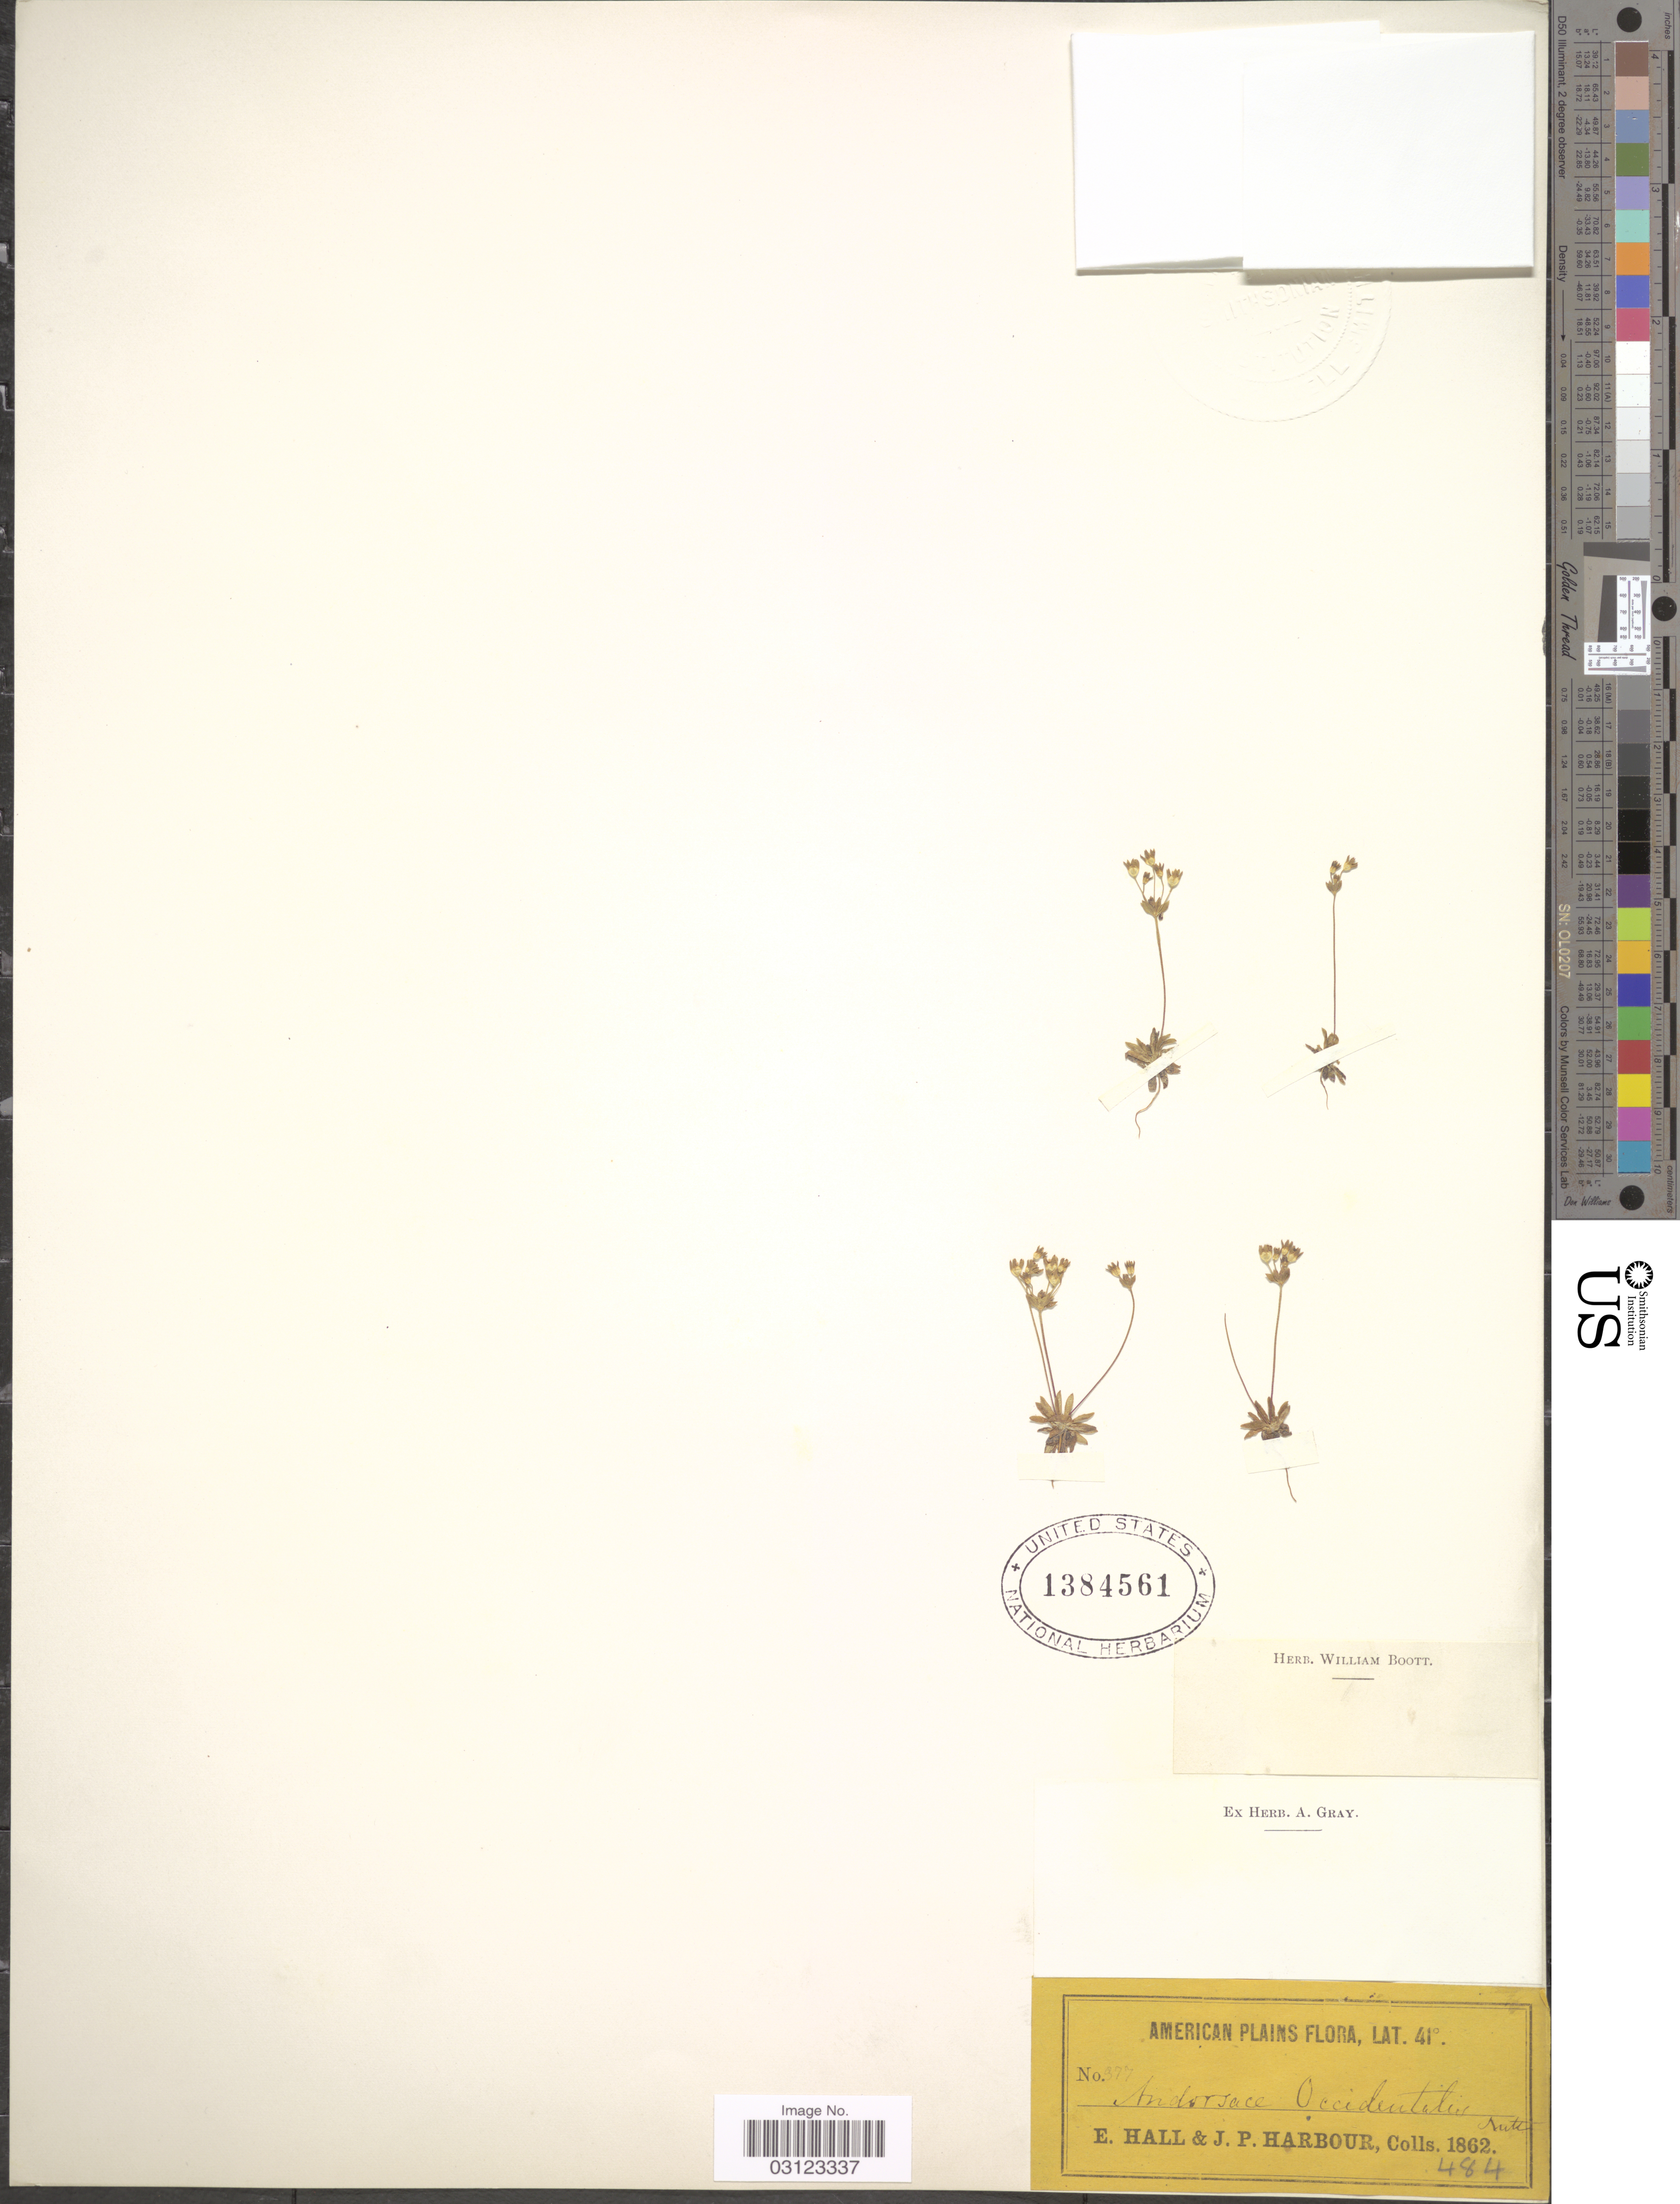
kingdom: Plantae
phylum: Tracheophyta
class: Magnoliopsida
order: Ericales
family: Primulaceae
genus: Androsace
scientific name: Androsace occidentalis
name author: (Pursh) Pursh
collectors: E. Hall & J. Harbour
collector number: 377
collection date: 1862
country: United States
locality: American Plains.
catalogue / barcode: US 1384561